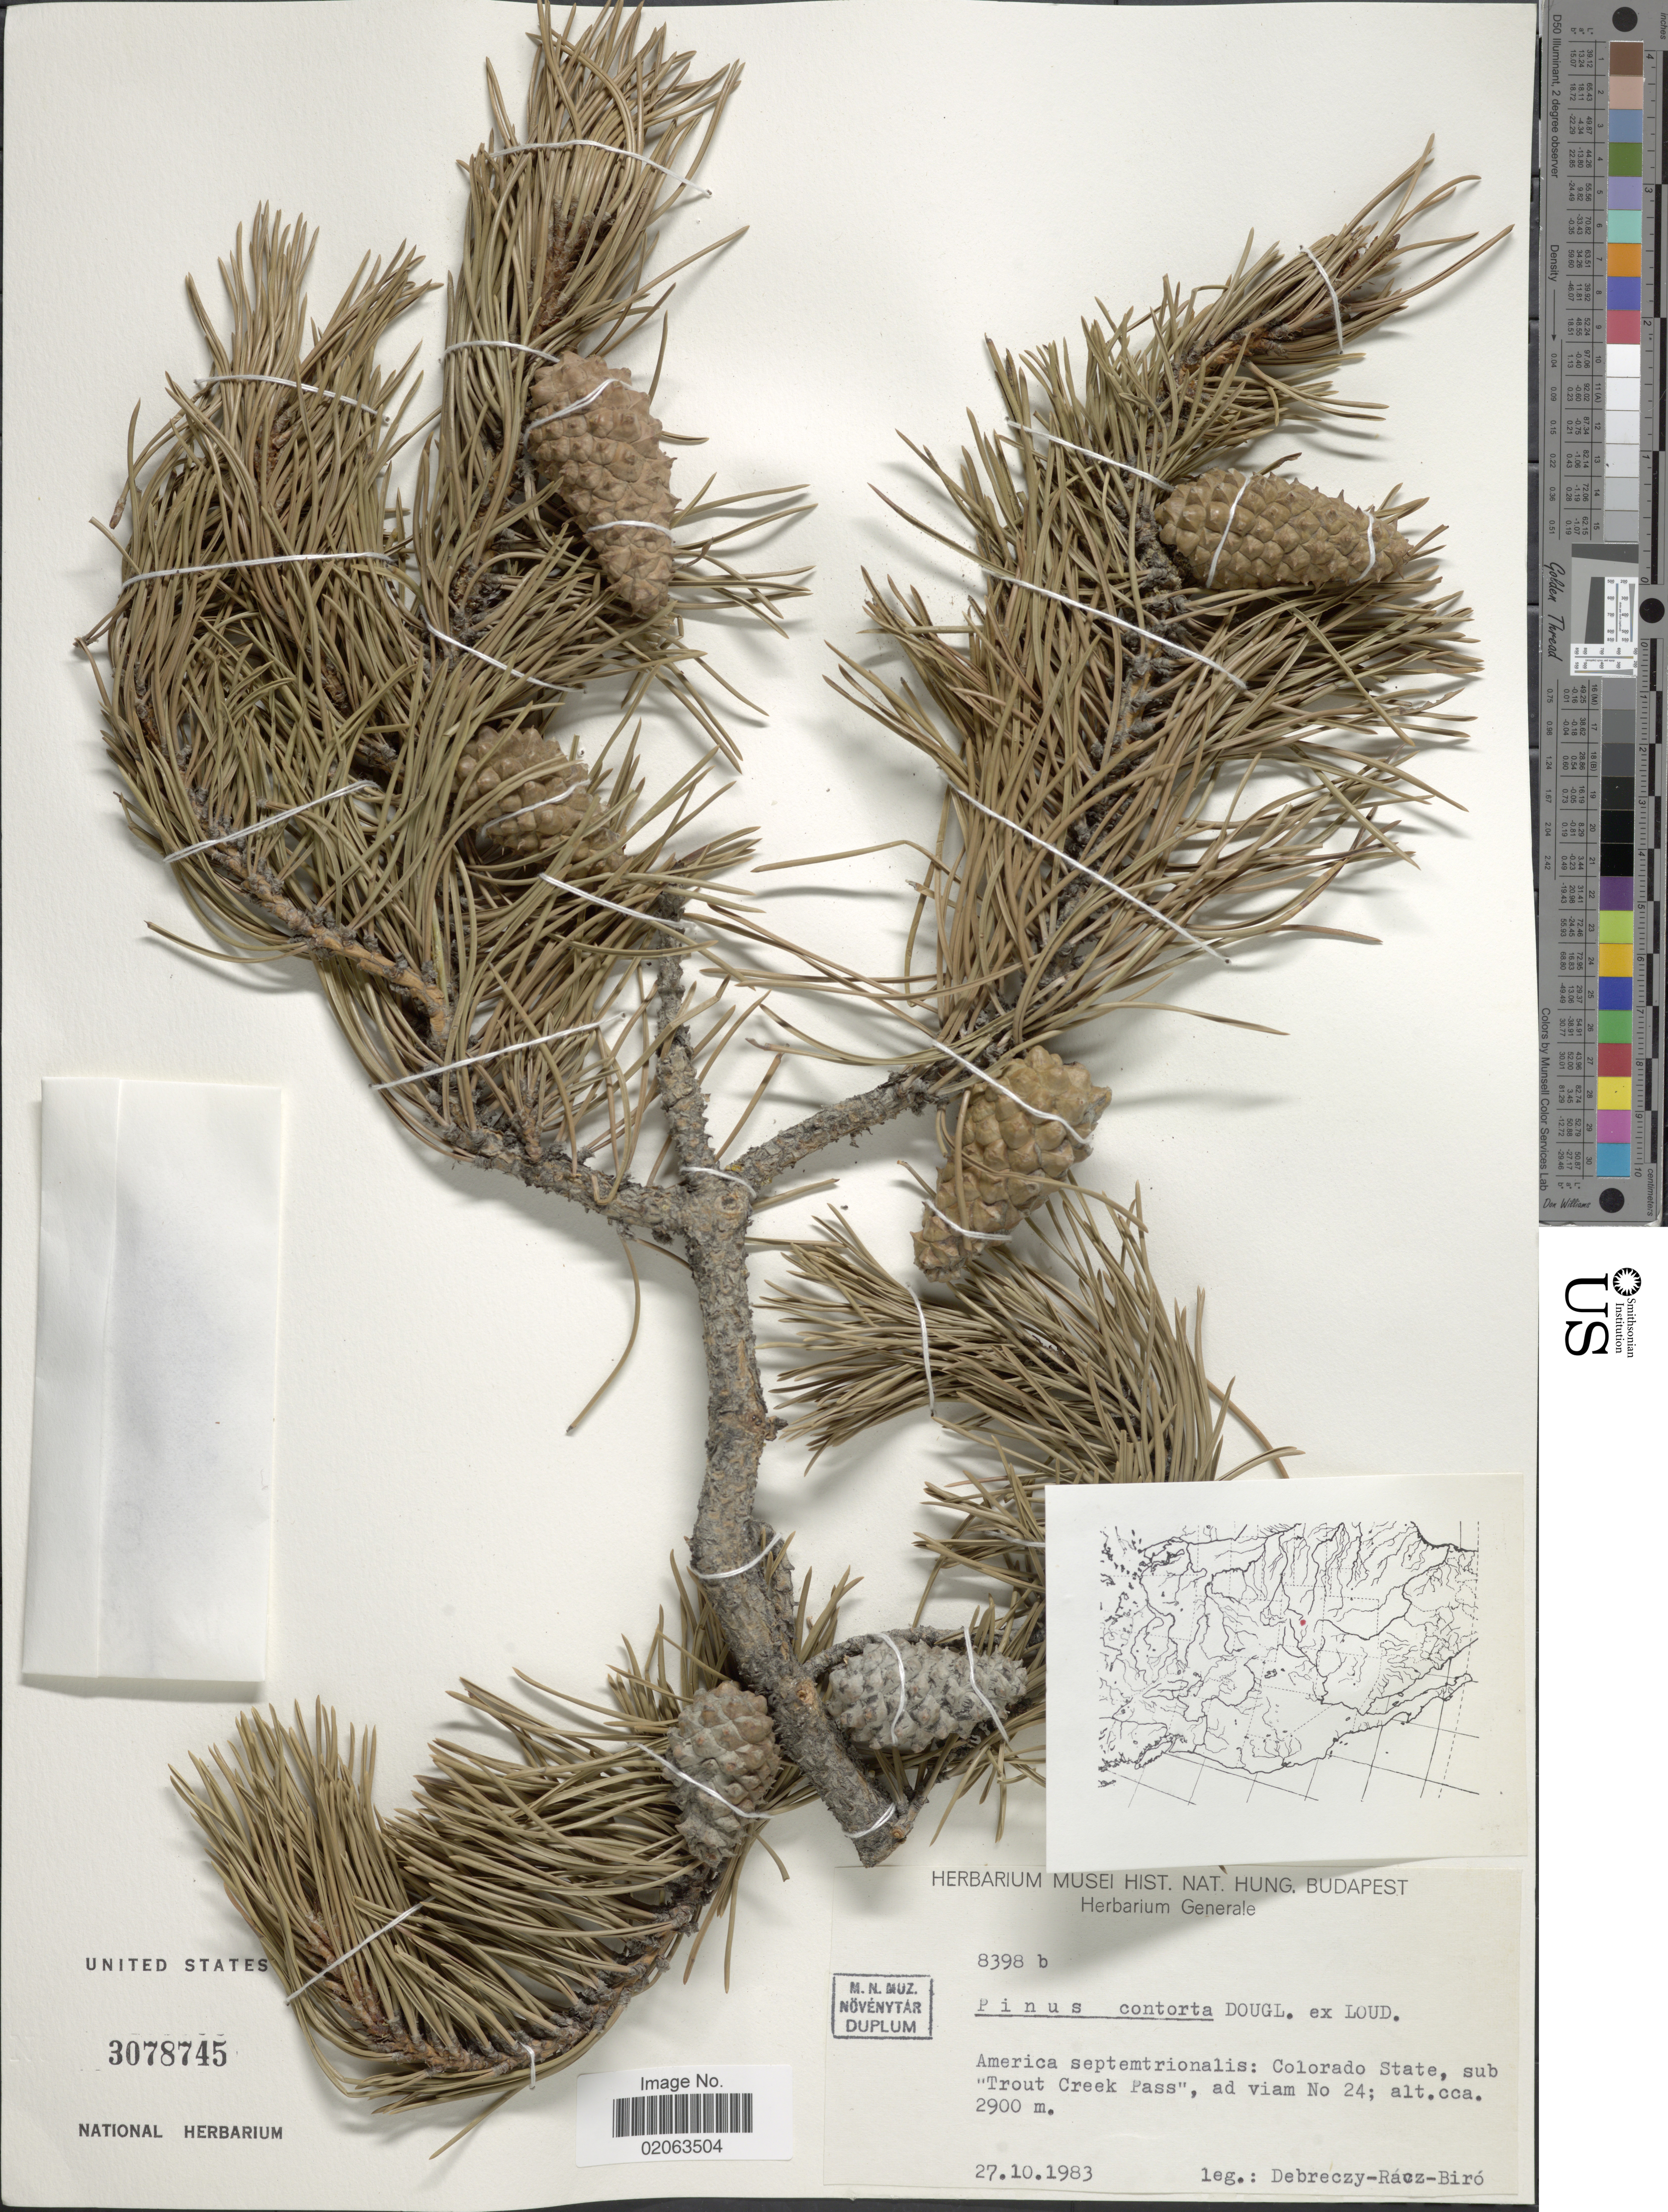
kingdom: Plantae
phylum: Tracheophyta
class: Pinopsida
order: Pinales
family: Pinaceae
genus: Pinus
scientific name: Pinus contorta var. latifolia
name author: Engelm. ex S. Watson in C. King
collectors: Debreczy, Rácz & Biro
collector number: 8398b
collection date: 1983-10-27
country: United States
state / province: Colorado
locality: America septemtrionalis: Colorado State, sub "Trout Creek Pass", ad viam No 24.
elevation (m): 2900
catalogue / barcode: US 3078745